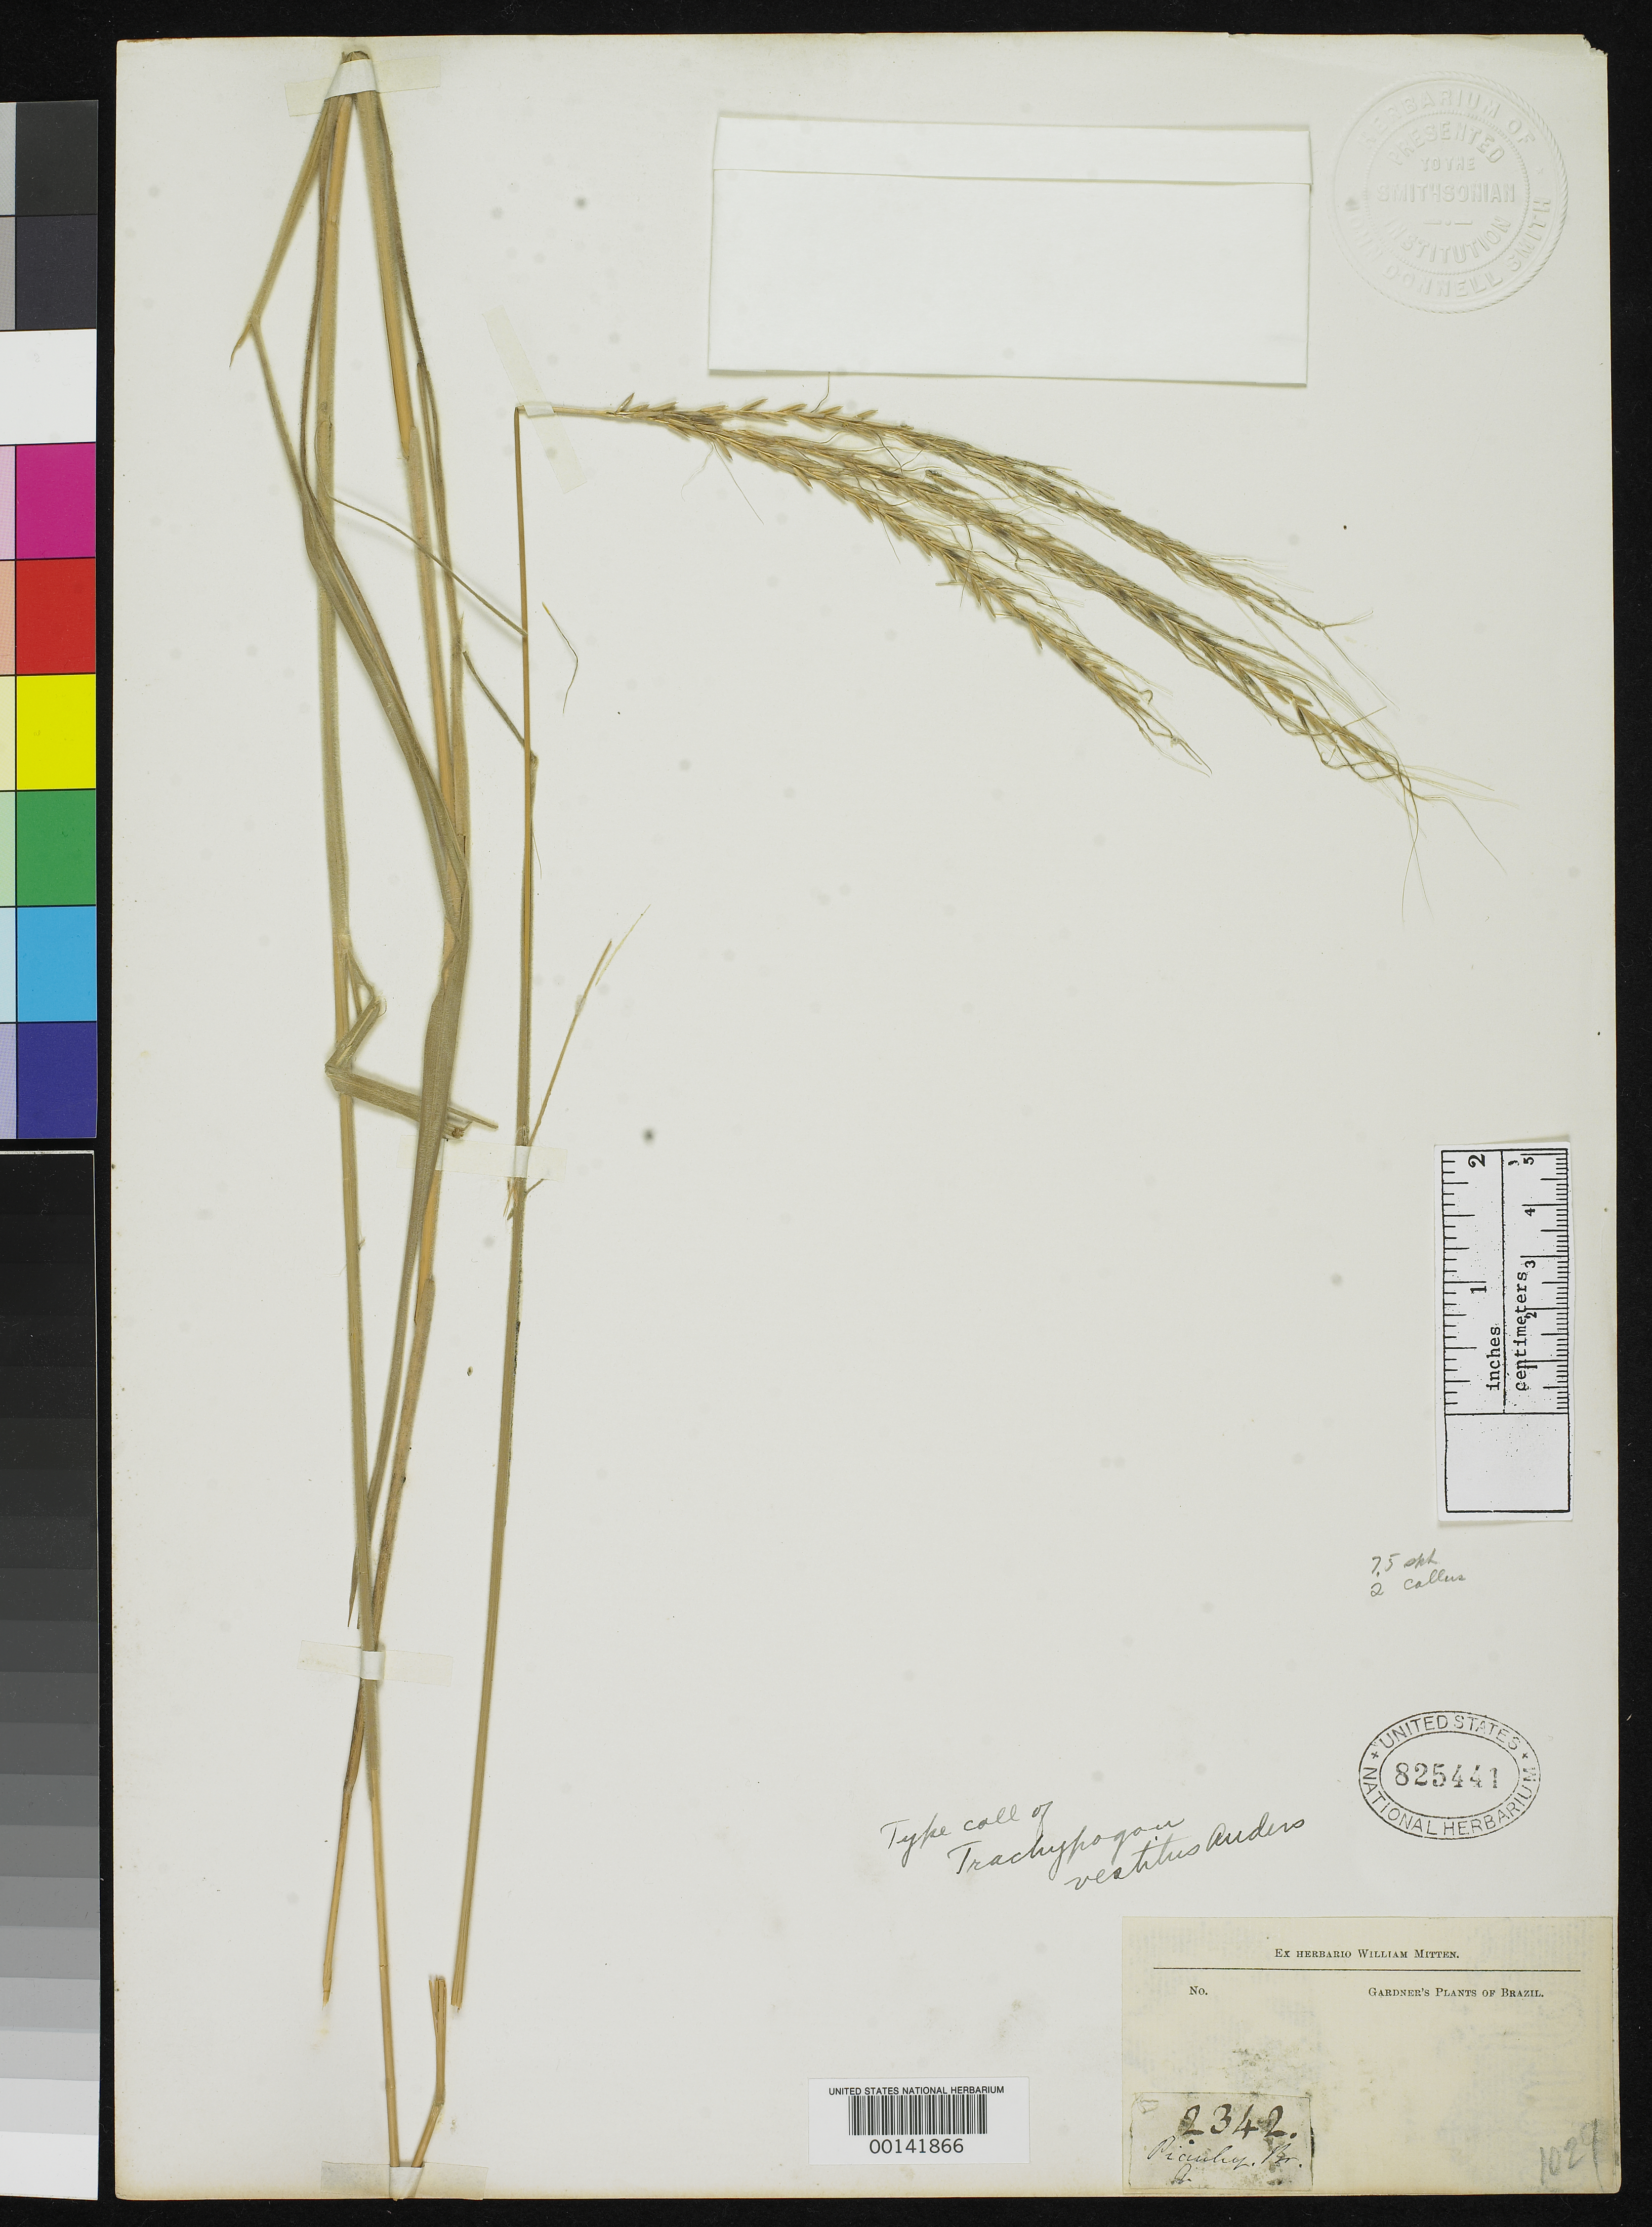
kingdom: Plantae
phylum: Tracheophyta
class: Liliopsida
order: Poales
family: Poaceae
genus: Trachypogon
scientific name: Trachypogon vestitus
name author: L. Andersson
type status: Type Collection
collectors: G. Gardner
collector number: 2342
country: Brazil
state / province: Minas Gerais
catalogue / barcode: US 825441